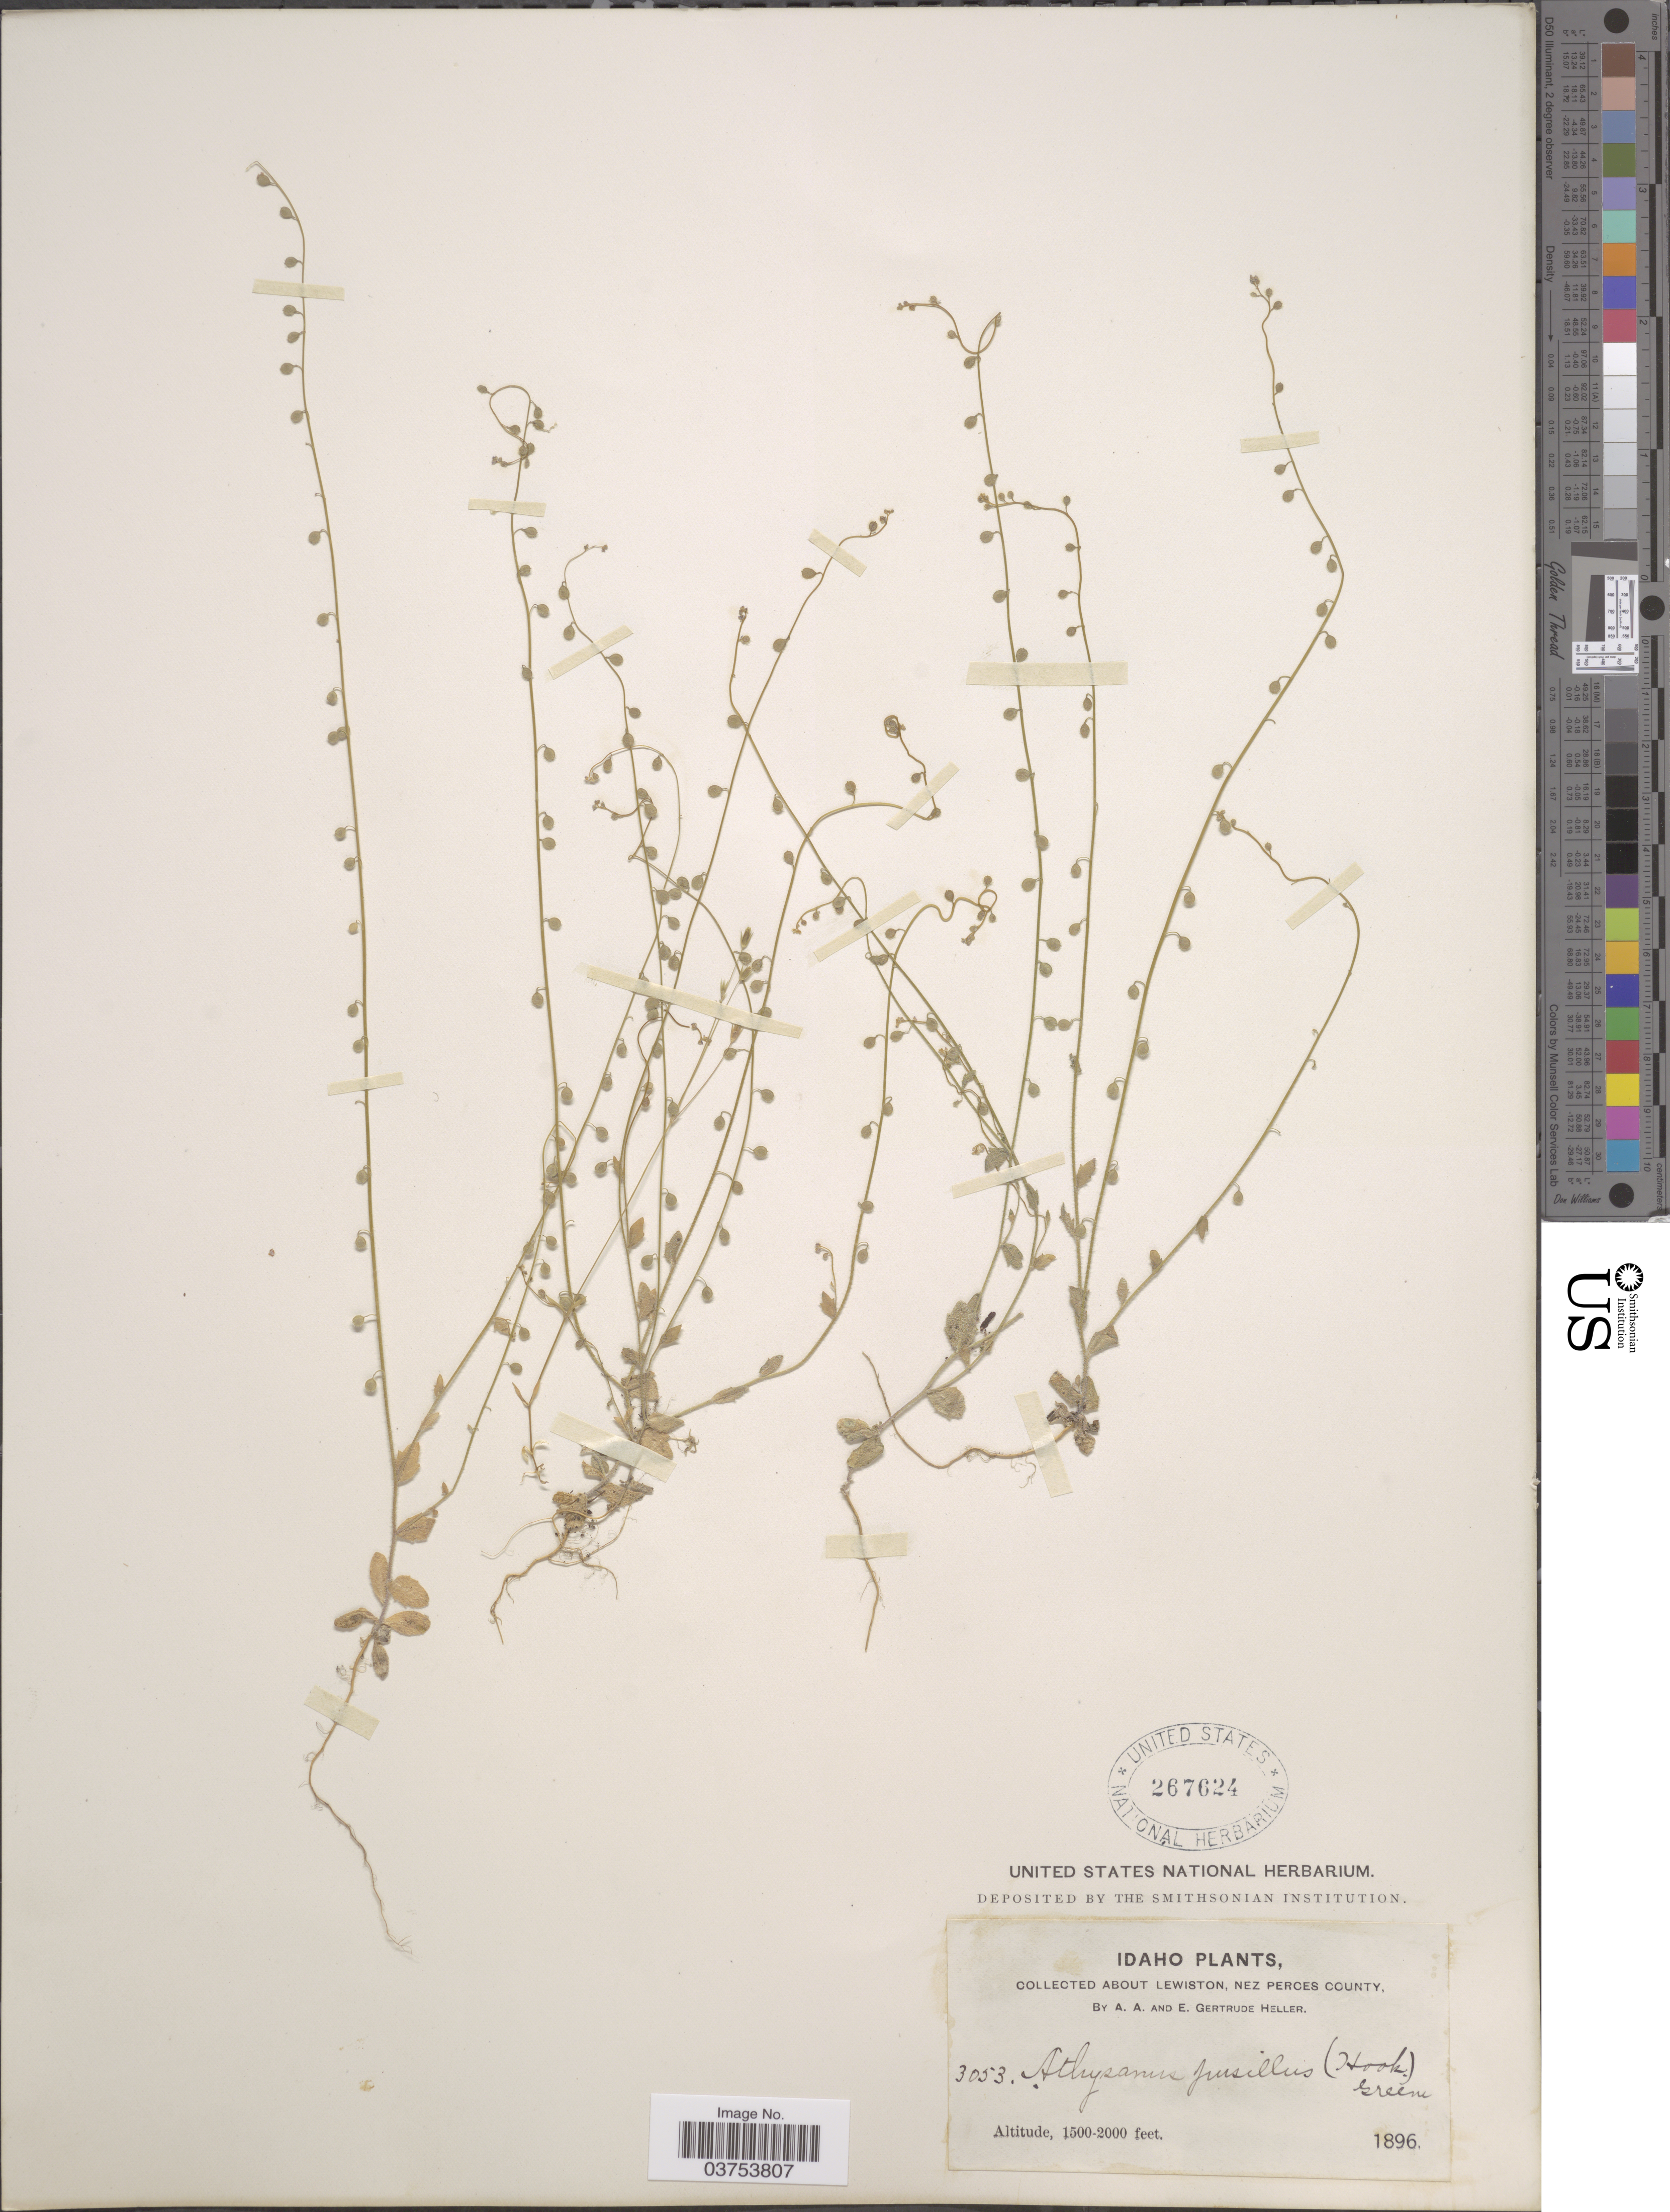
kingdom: Plantae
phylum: Tracheophyta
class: Magnoliopsida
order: Brassicales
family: Brassicaceae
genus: Athysanus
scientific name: Athysanus pusillus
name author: (Hook.) Greene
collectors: A. A. Heller & E. G. Heller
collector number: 3053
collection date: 1896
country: United States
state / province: Idaho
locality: About Lewiston, Nez Perces County.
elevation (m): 457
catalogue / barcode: US 267624